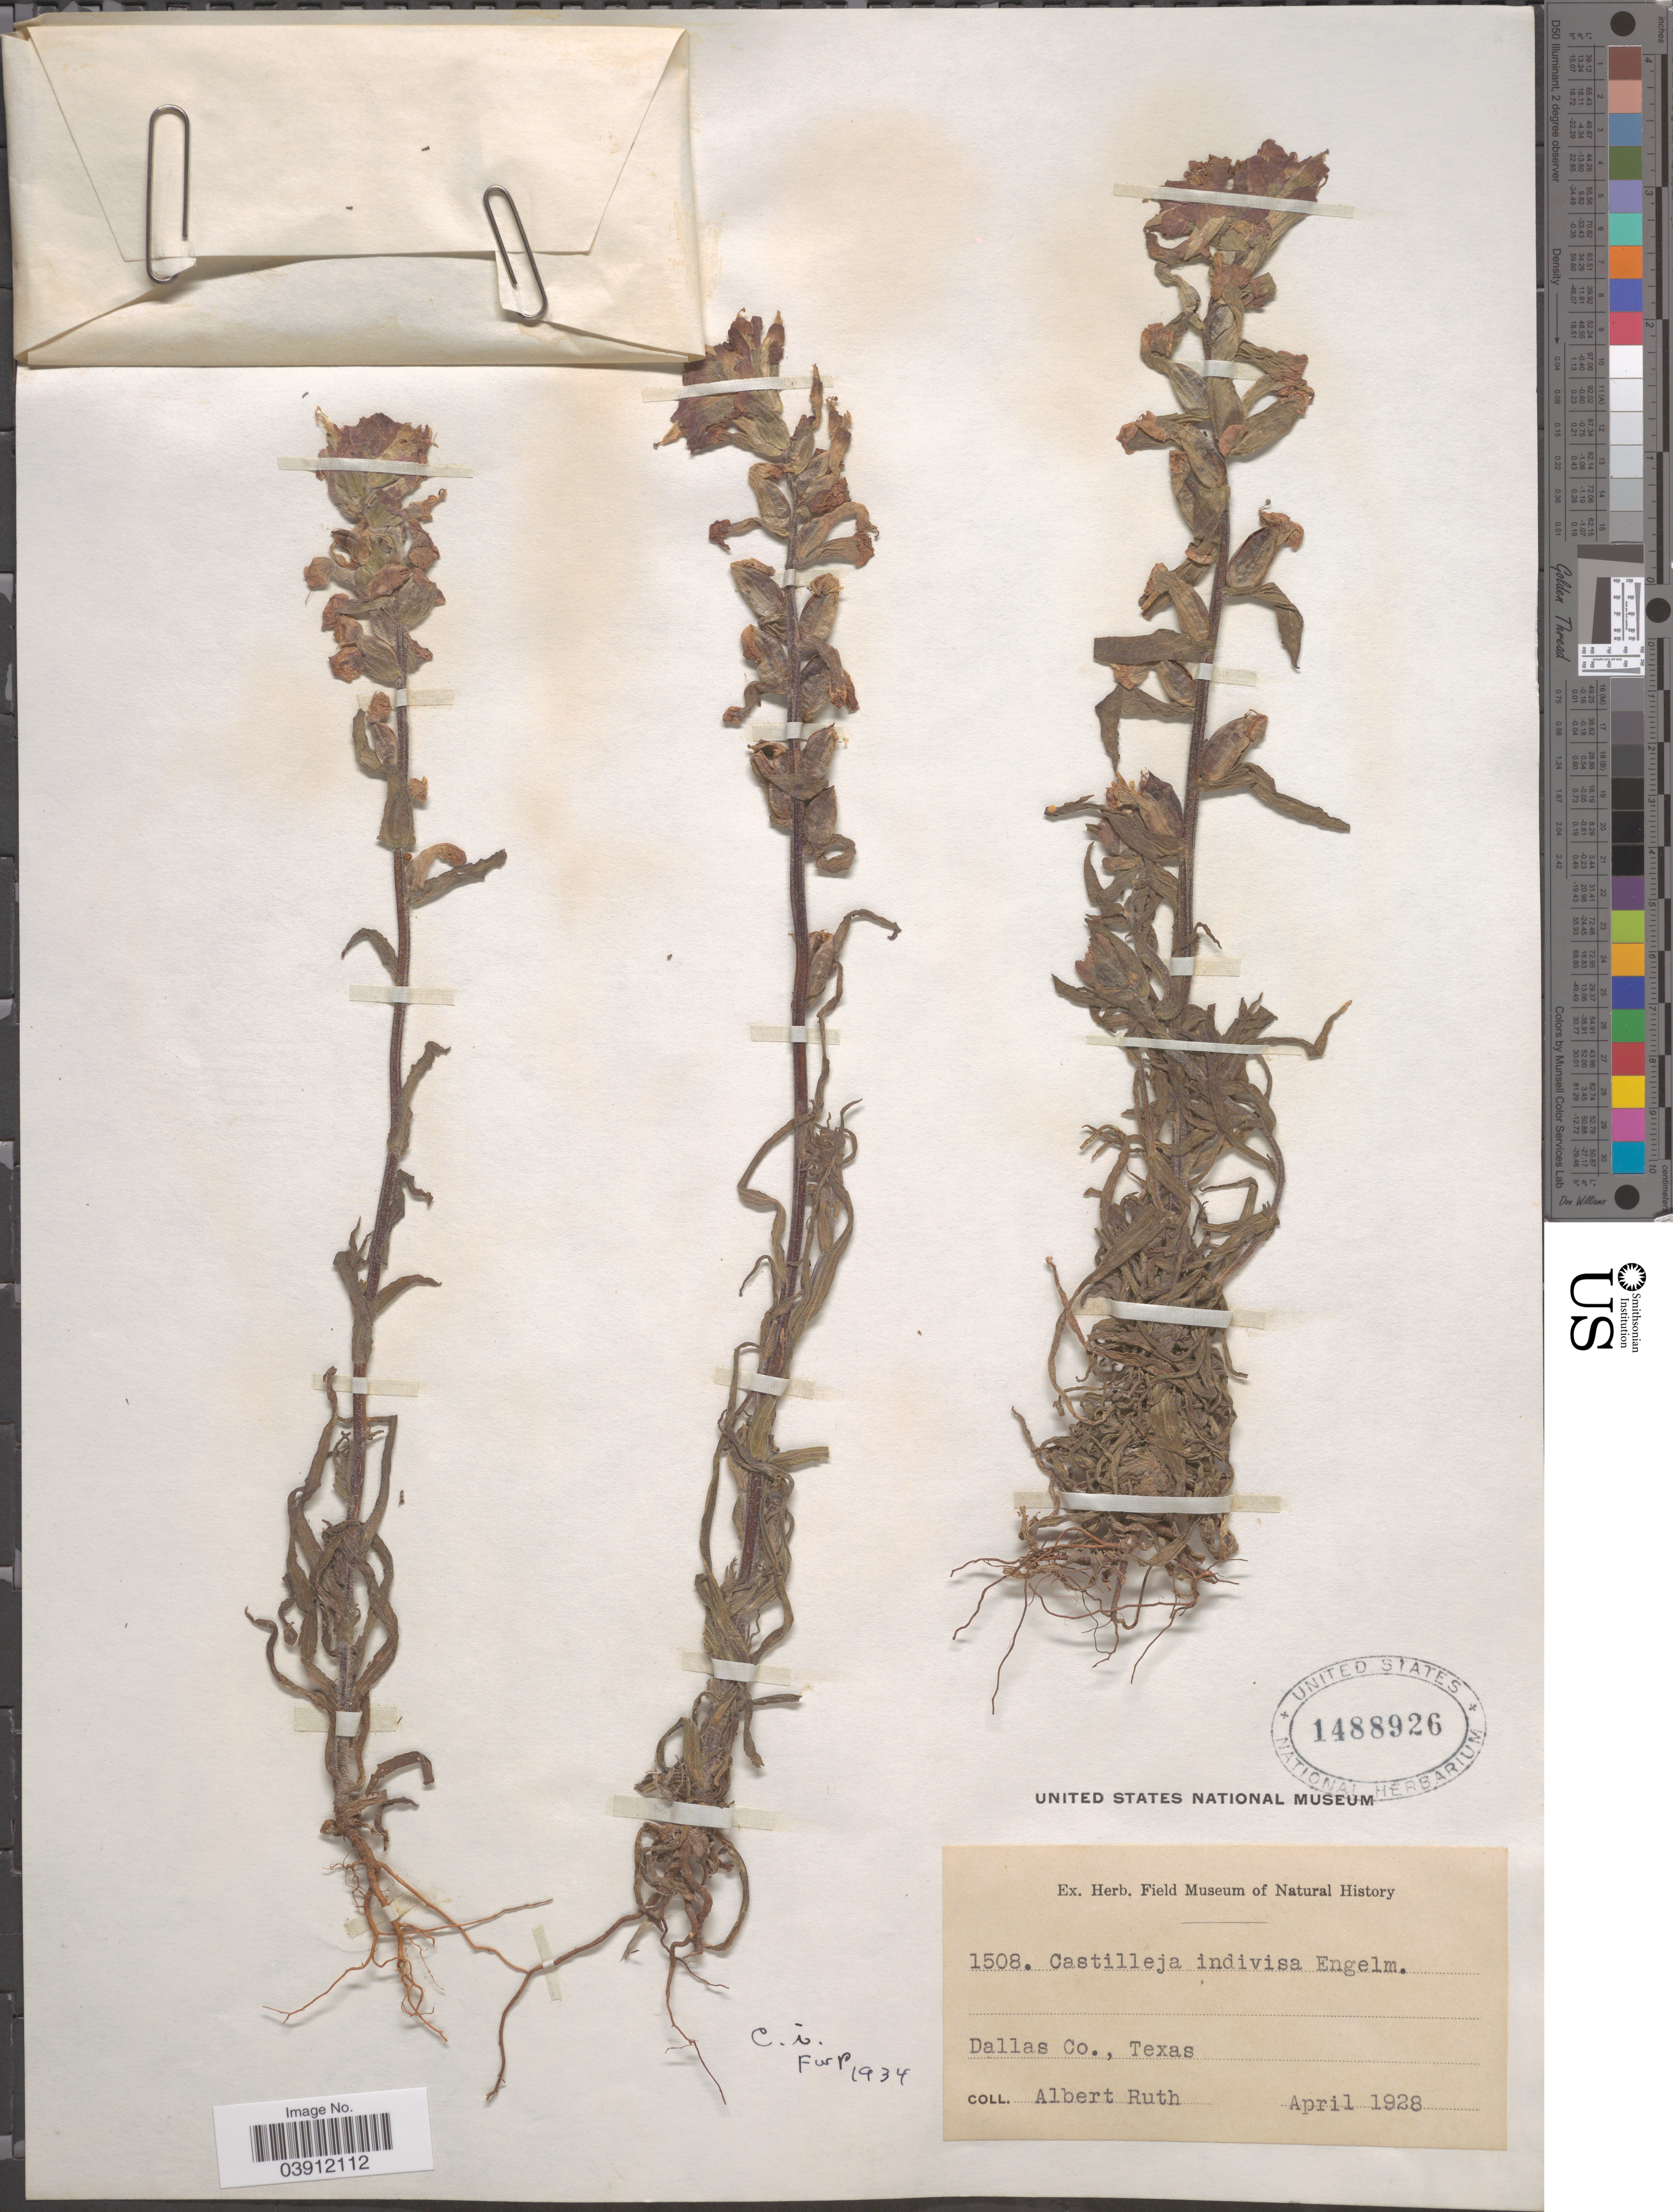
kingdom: Plantae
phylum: Tracheophyta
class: Magnoliopsida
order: Lamiales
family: Orobanchaceae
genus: Castilleja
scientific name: Castilleja indivisa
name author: Engelm. in Engelm. & A. Gray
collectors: A. Ruth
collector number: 1508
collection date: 1928-04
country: United States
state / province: Texas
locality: Dallas Co.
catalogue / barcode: US 1488926